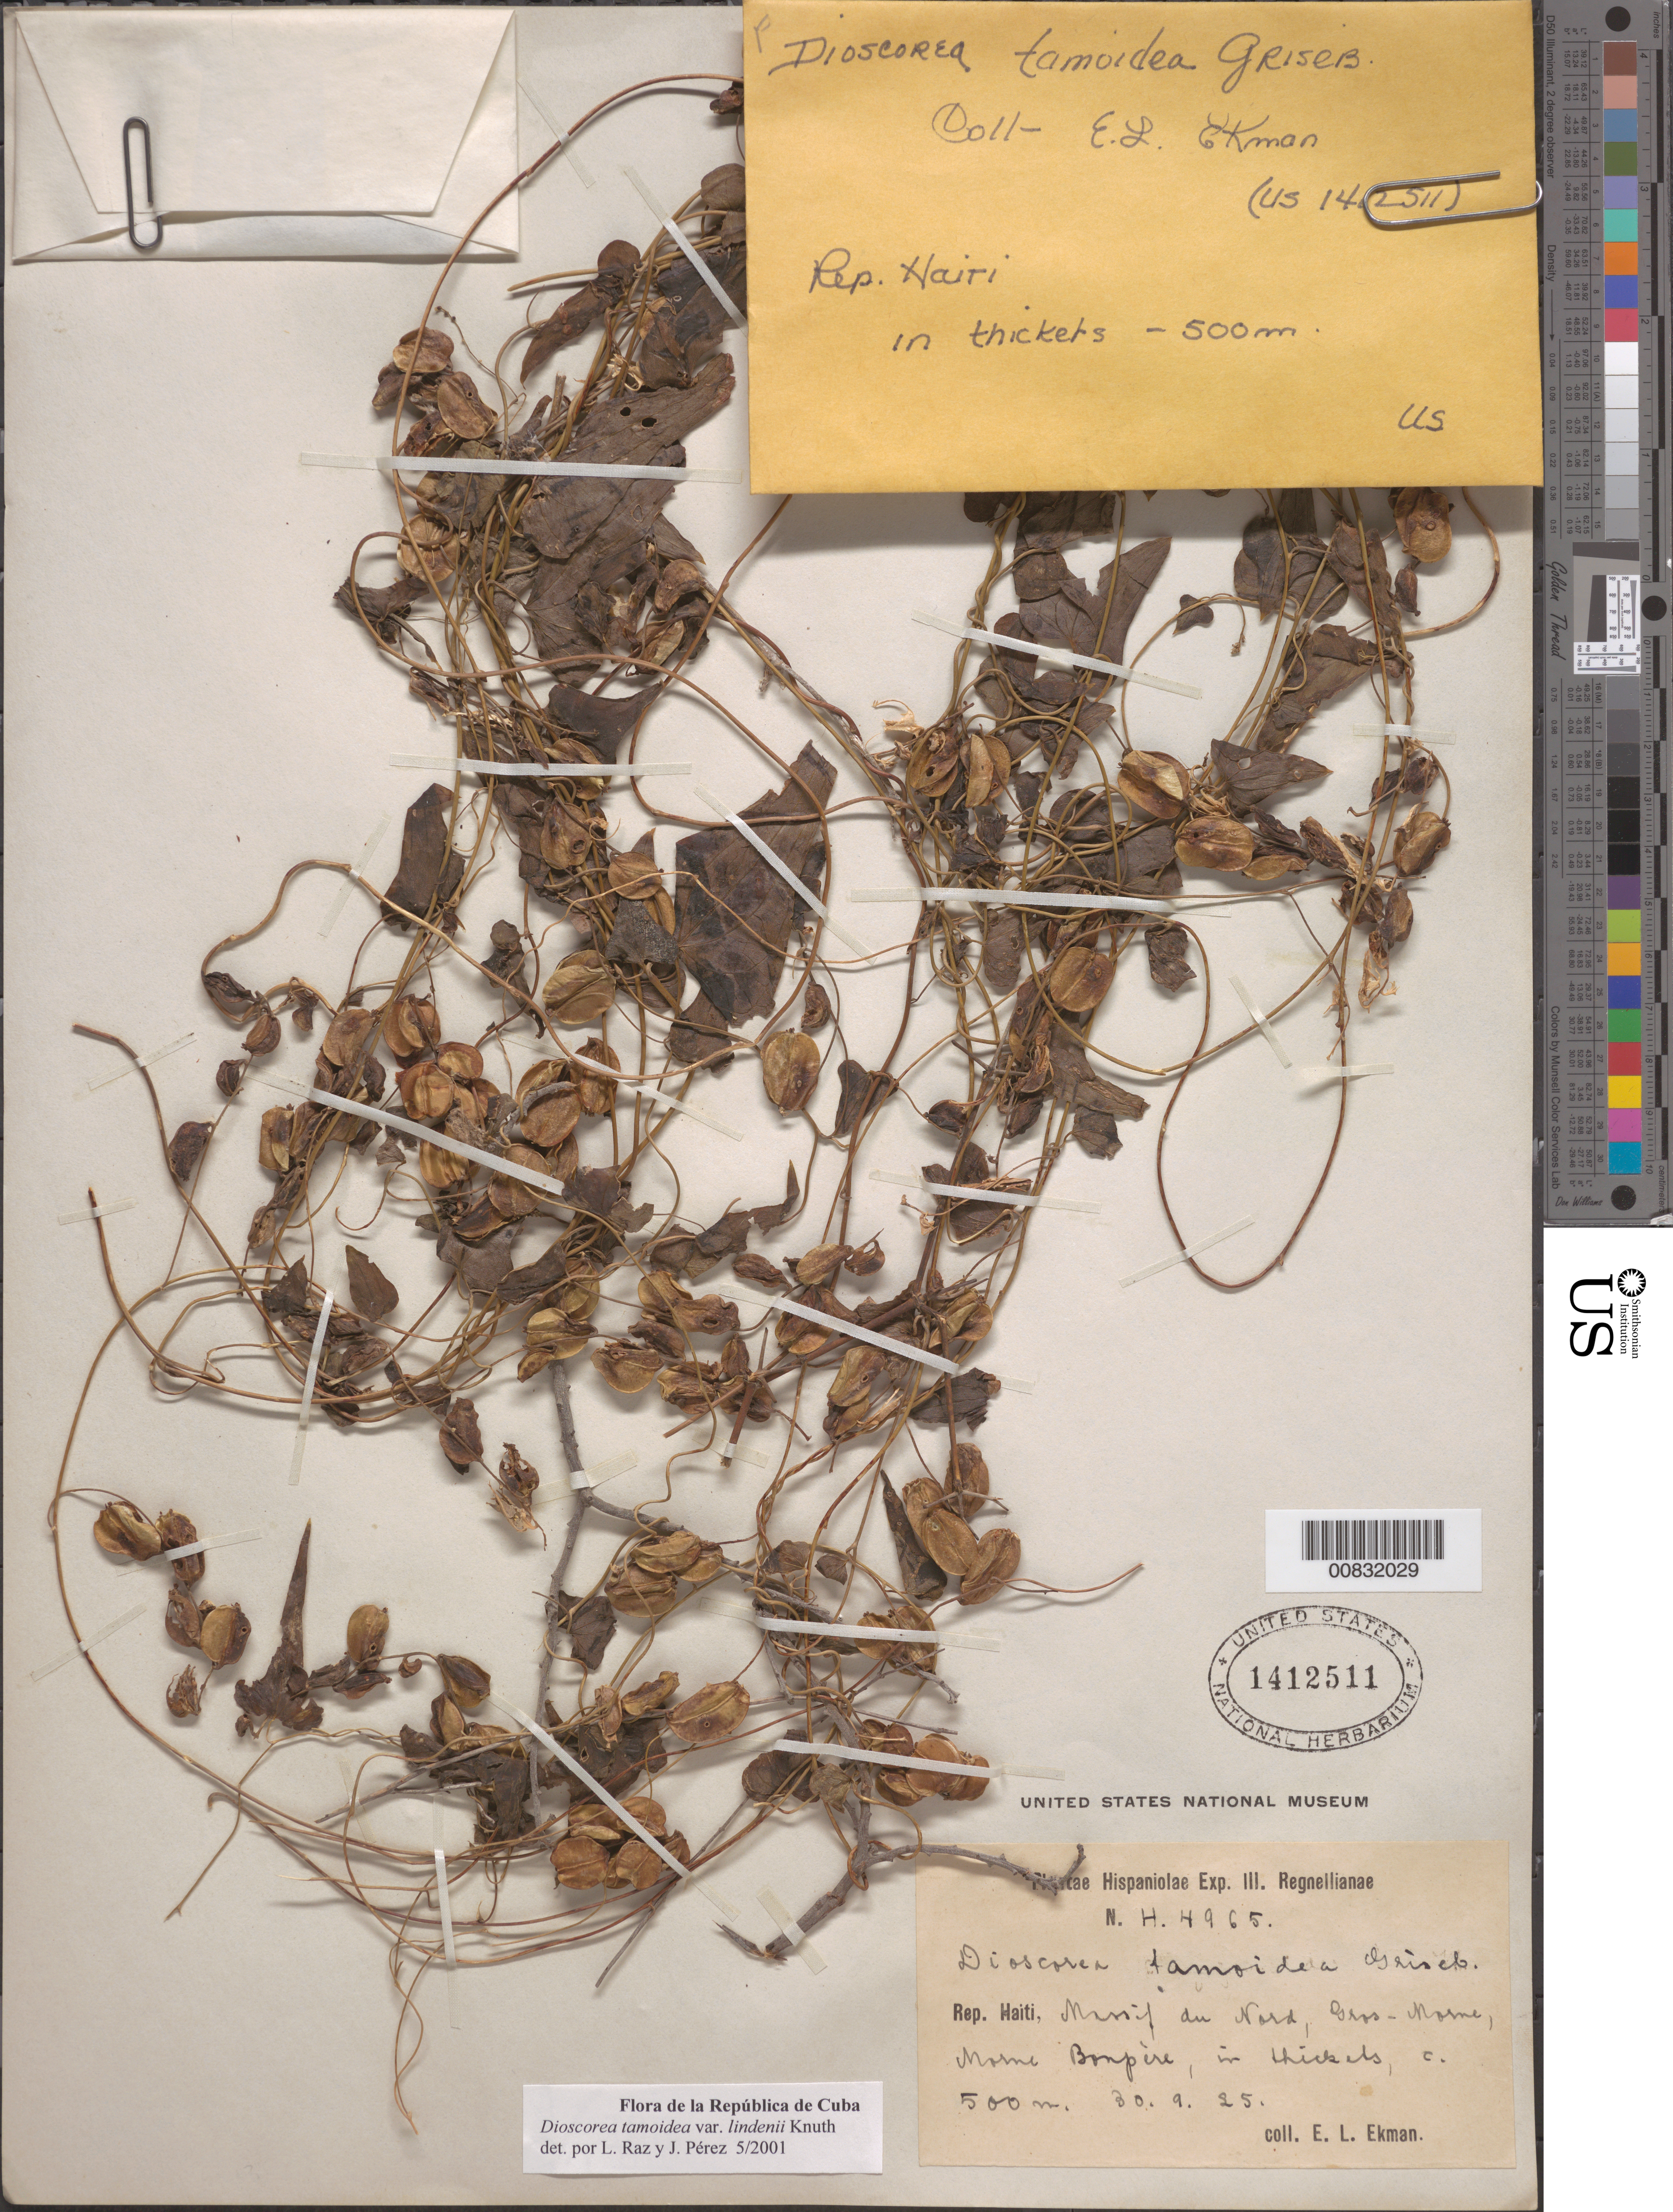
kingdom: Plantae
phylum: Tracheophyta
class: Liliopsida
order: Dioscoreales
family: Dioscoreaceae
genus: Dioscorea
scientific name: Dioscorea tamoidea var. lindenii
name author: Uline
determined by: Raz, L.; Perez, J.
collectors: E. L. Ekman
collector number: H 4965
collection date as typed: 30 Sep 1925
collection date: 1925-09-30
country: Haiti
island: Hispaniola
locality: Massif du Nord, Gros-Morne, Morne Bonpère.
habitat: In thickets.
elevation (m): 500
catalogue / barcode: US 1412511